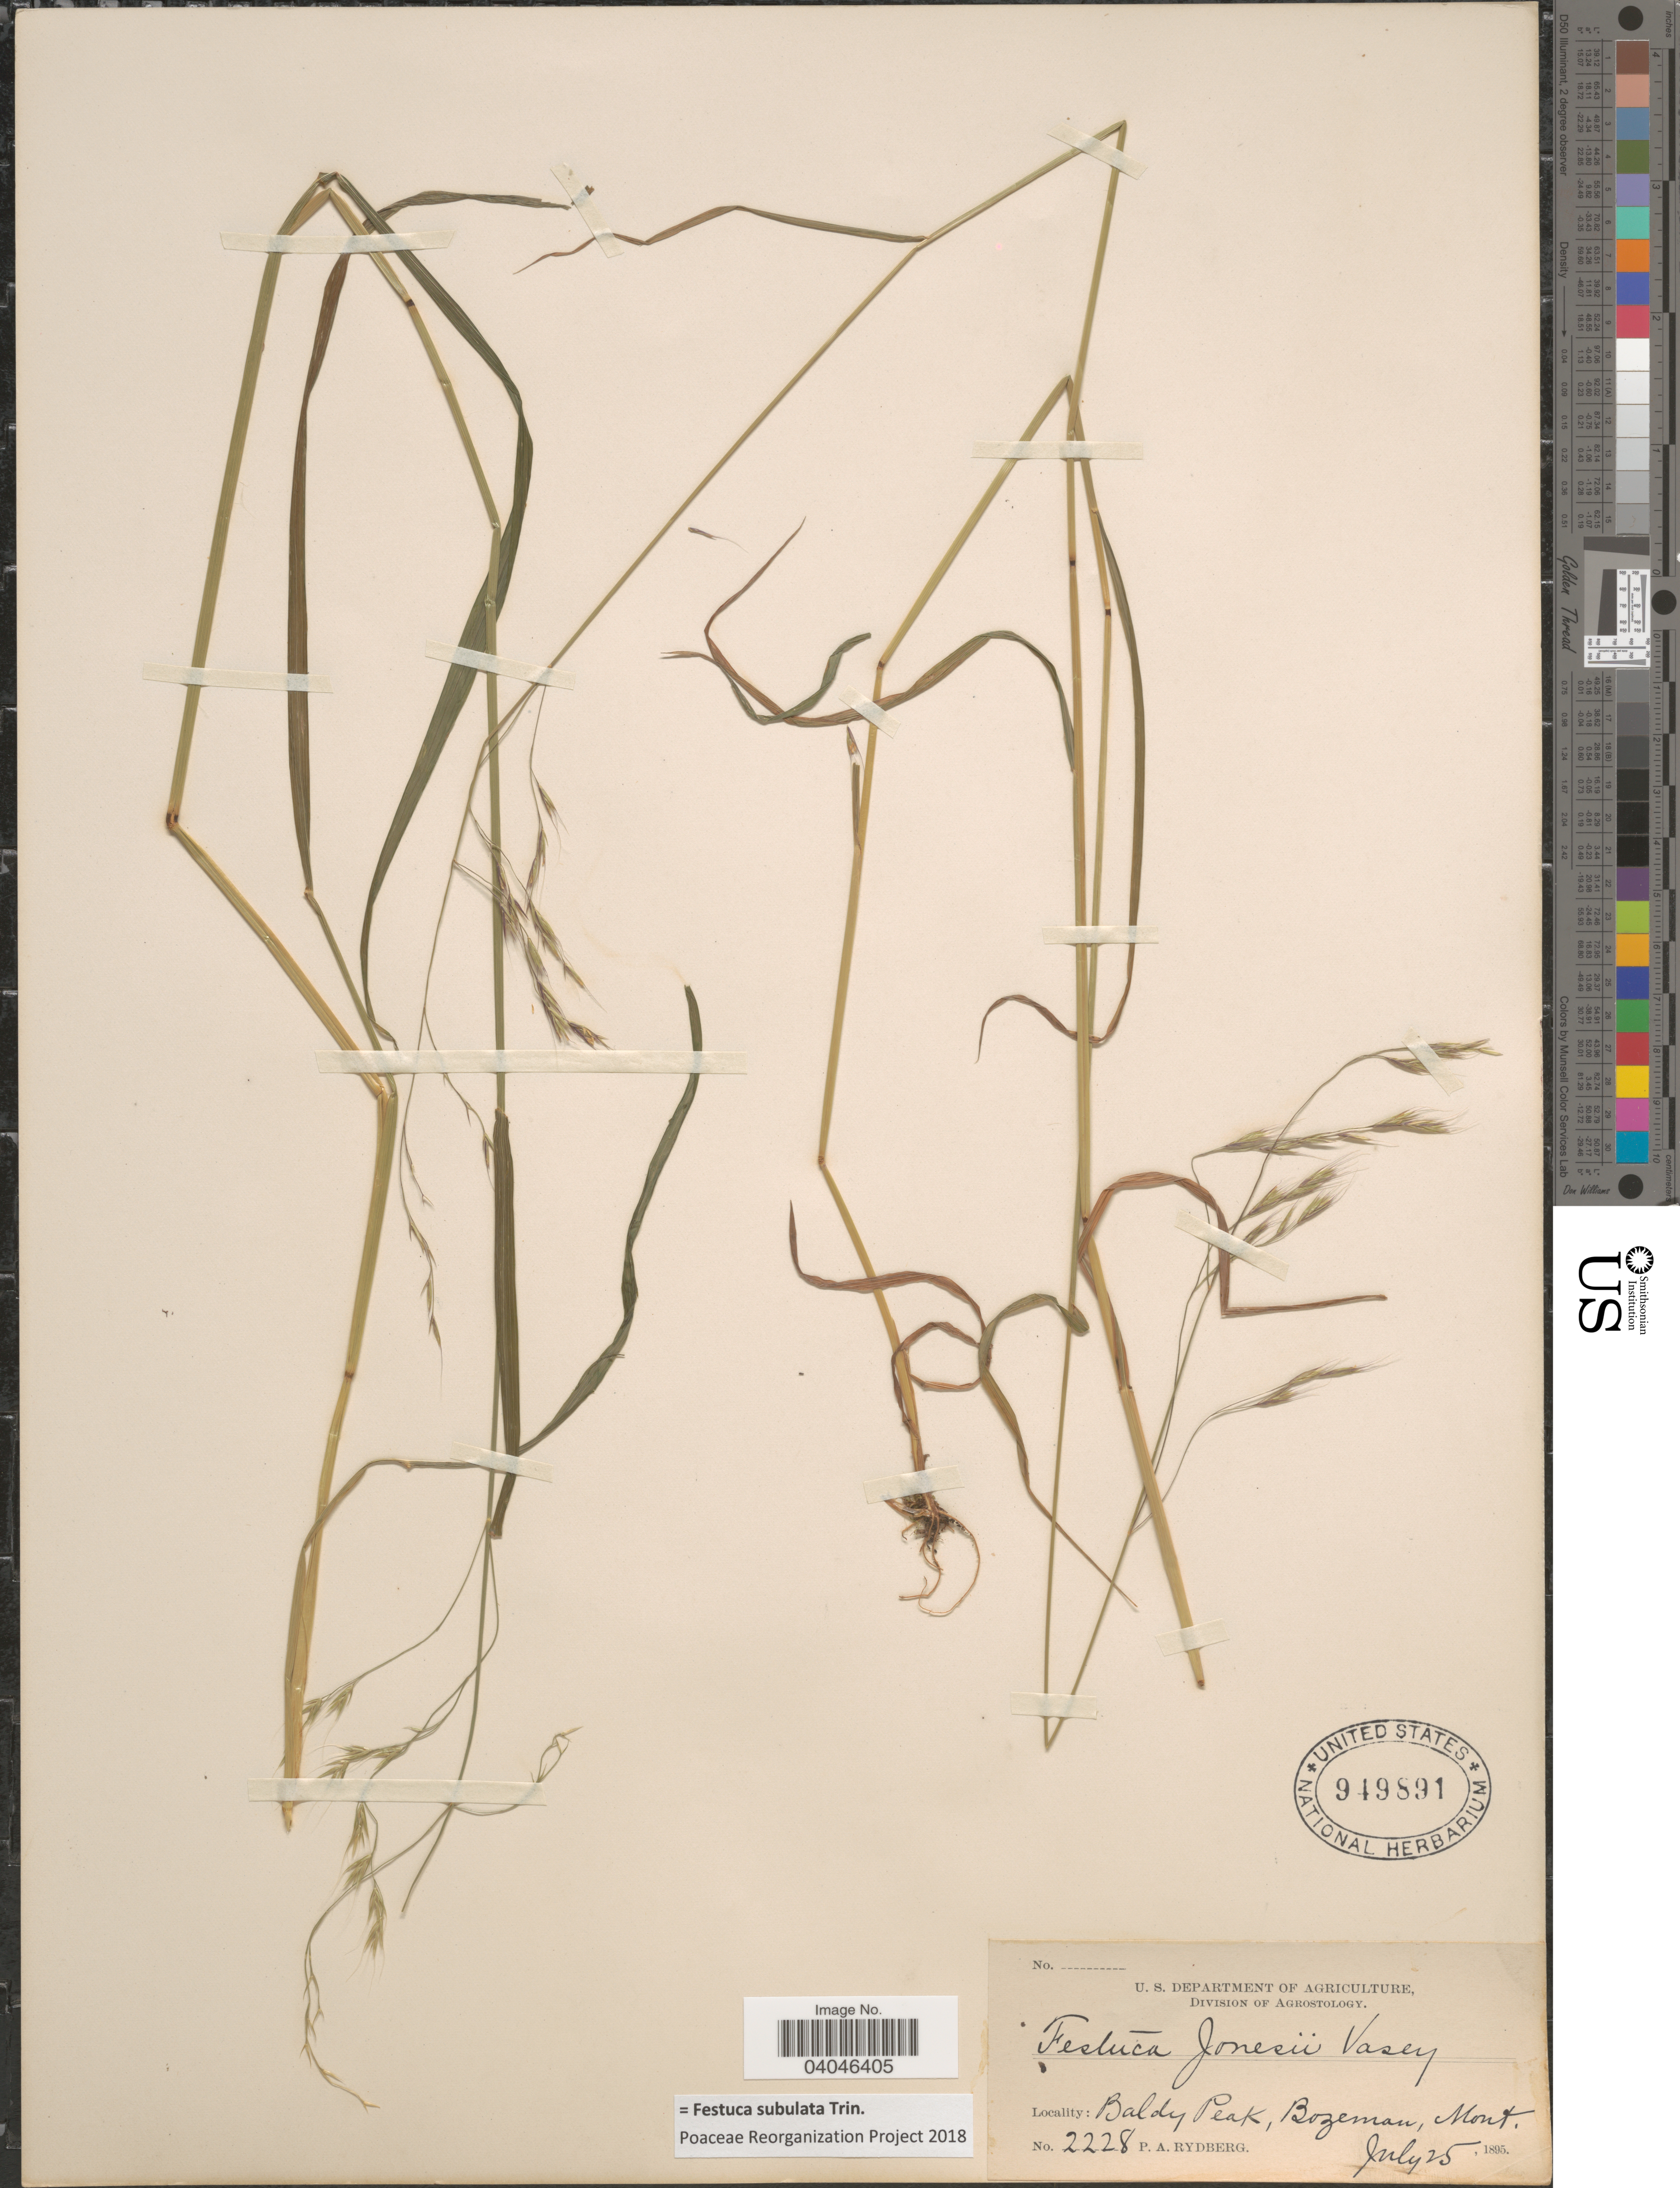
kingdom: Plantae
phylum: Tracheophyta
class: Liliopsida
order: Poales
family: Poaceae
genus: Festuca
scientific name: Festuca subulata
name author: Trin.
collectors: P. A. Rydberg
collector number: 2228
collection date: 1895-07-25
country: United States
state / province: Montana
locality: Baldy Peak, Bozeman.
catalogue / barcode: US 949891